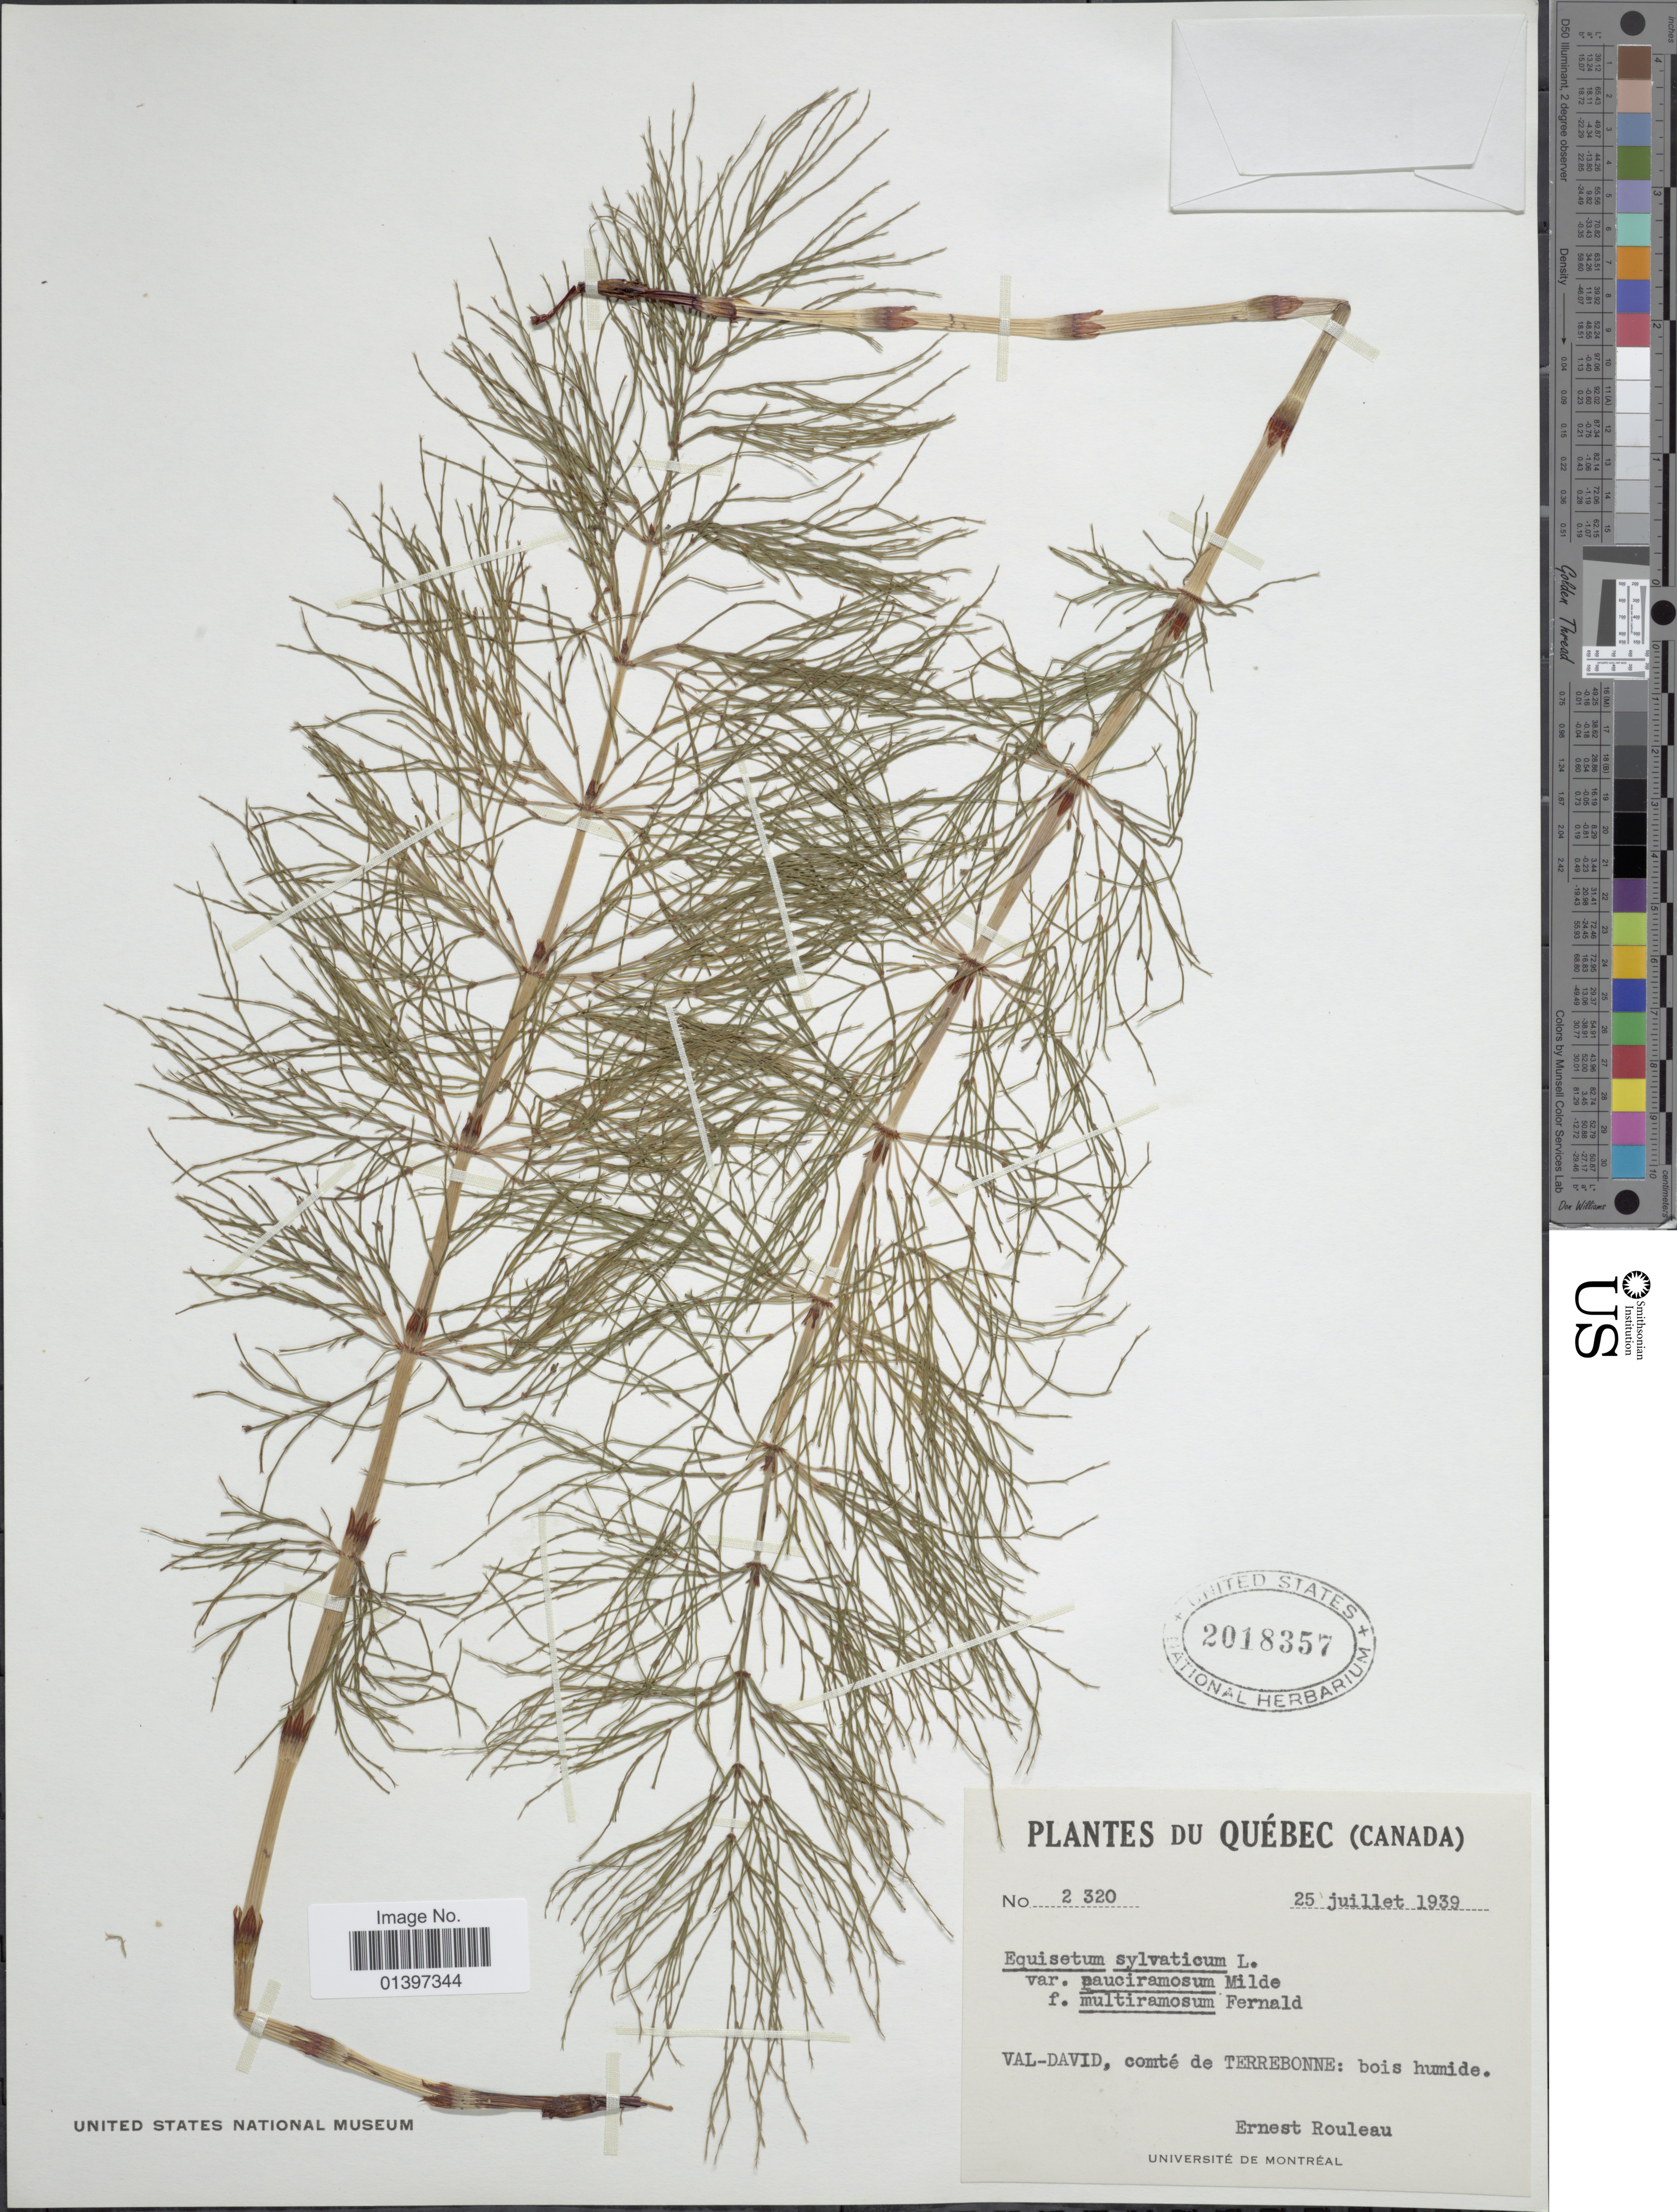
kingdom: Plantae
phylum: Tracheophyta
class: Polypodiopsida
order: Equisetales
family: Equisetaceae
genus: Equisetum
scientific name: Equisetum sylvaticum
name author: L.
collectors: J. Rouleau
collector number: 2320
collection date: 1939-07-25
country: Canada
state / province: Quebec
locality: Val-David, comté de Terrebonne: bois humide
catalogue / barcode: US 2018357